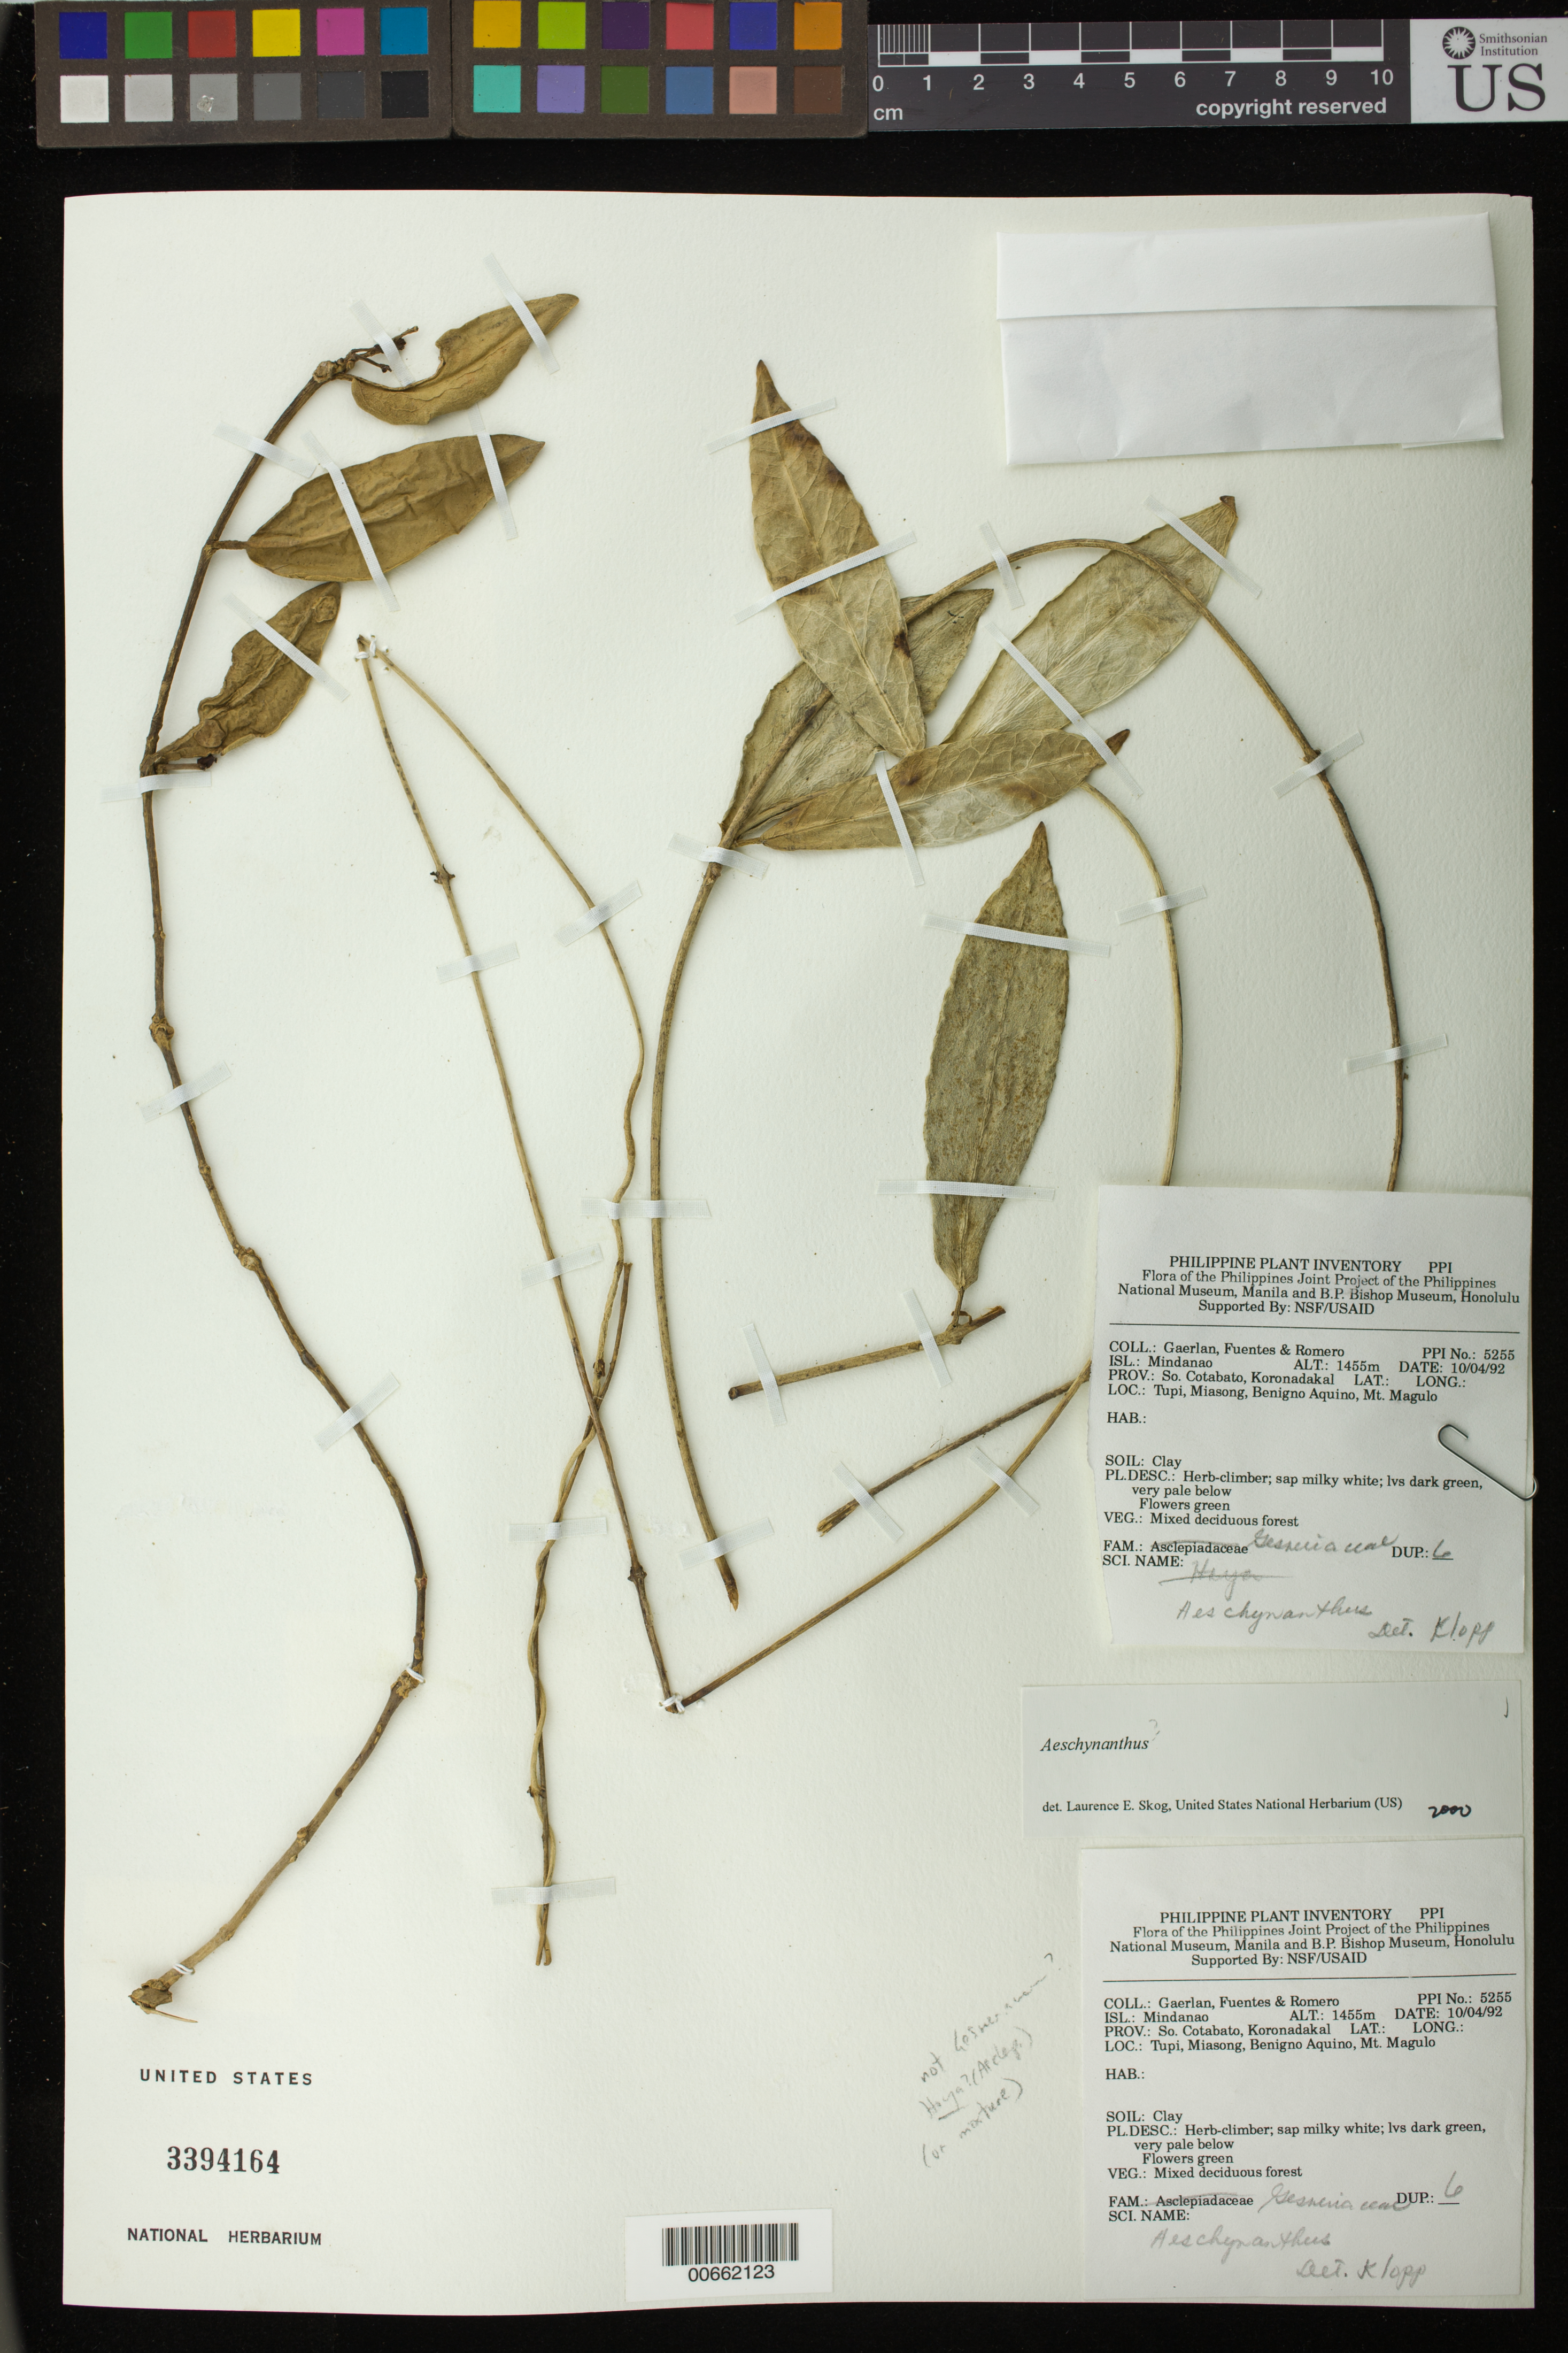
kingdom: Plantae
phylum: Tracheophyta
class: Magnoliopsida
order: Lamiales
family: Gesneriaceae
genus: Aeschynanthus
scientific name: Aeschynanthus sp.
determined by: Skog, Laurence E.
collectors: F. Gaerlan, -. Fuentes & -. Romero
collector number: PPI No. 5255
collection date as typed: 10 Apr 1992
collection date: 1992-04-10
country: Philippines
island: Mindanao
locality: Prov. So. Cotabato; Koronadakal, Tup, Miasong, Benigno Aquino, Mt. Magulo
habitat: Mixed deciduous forest; soil clay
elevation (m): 1455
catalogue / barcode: US 3394164